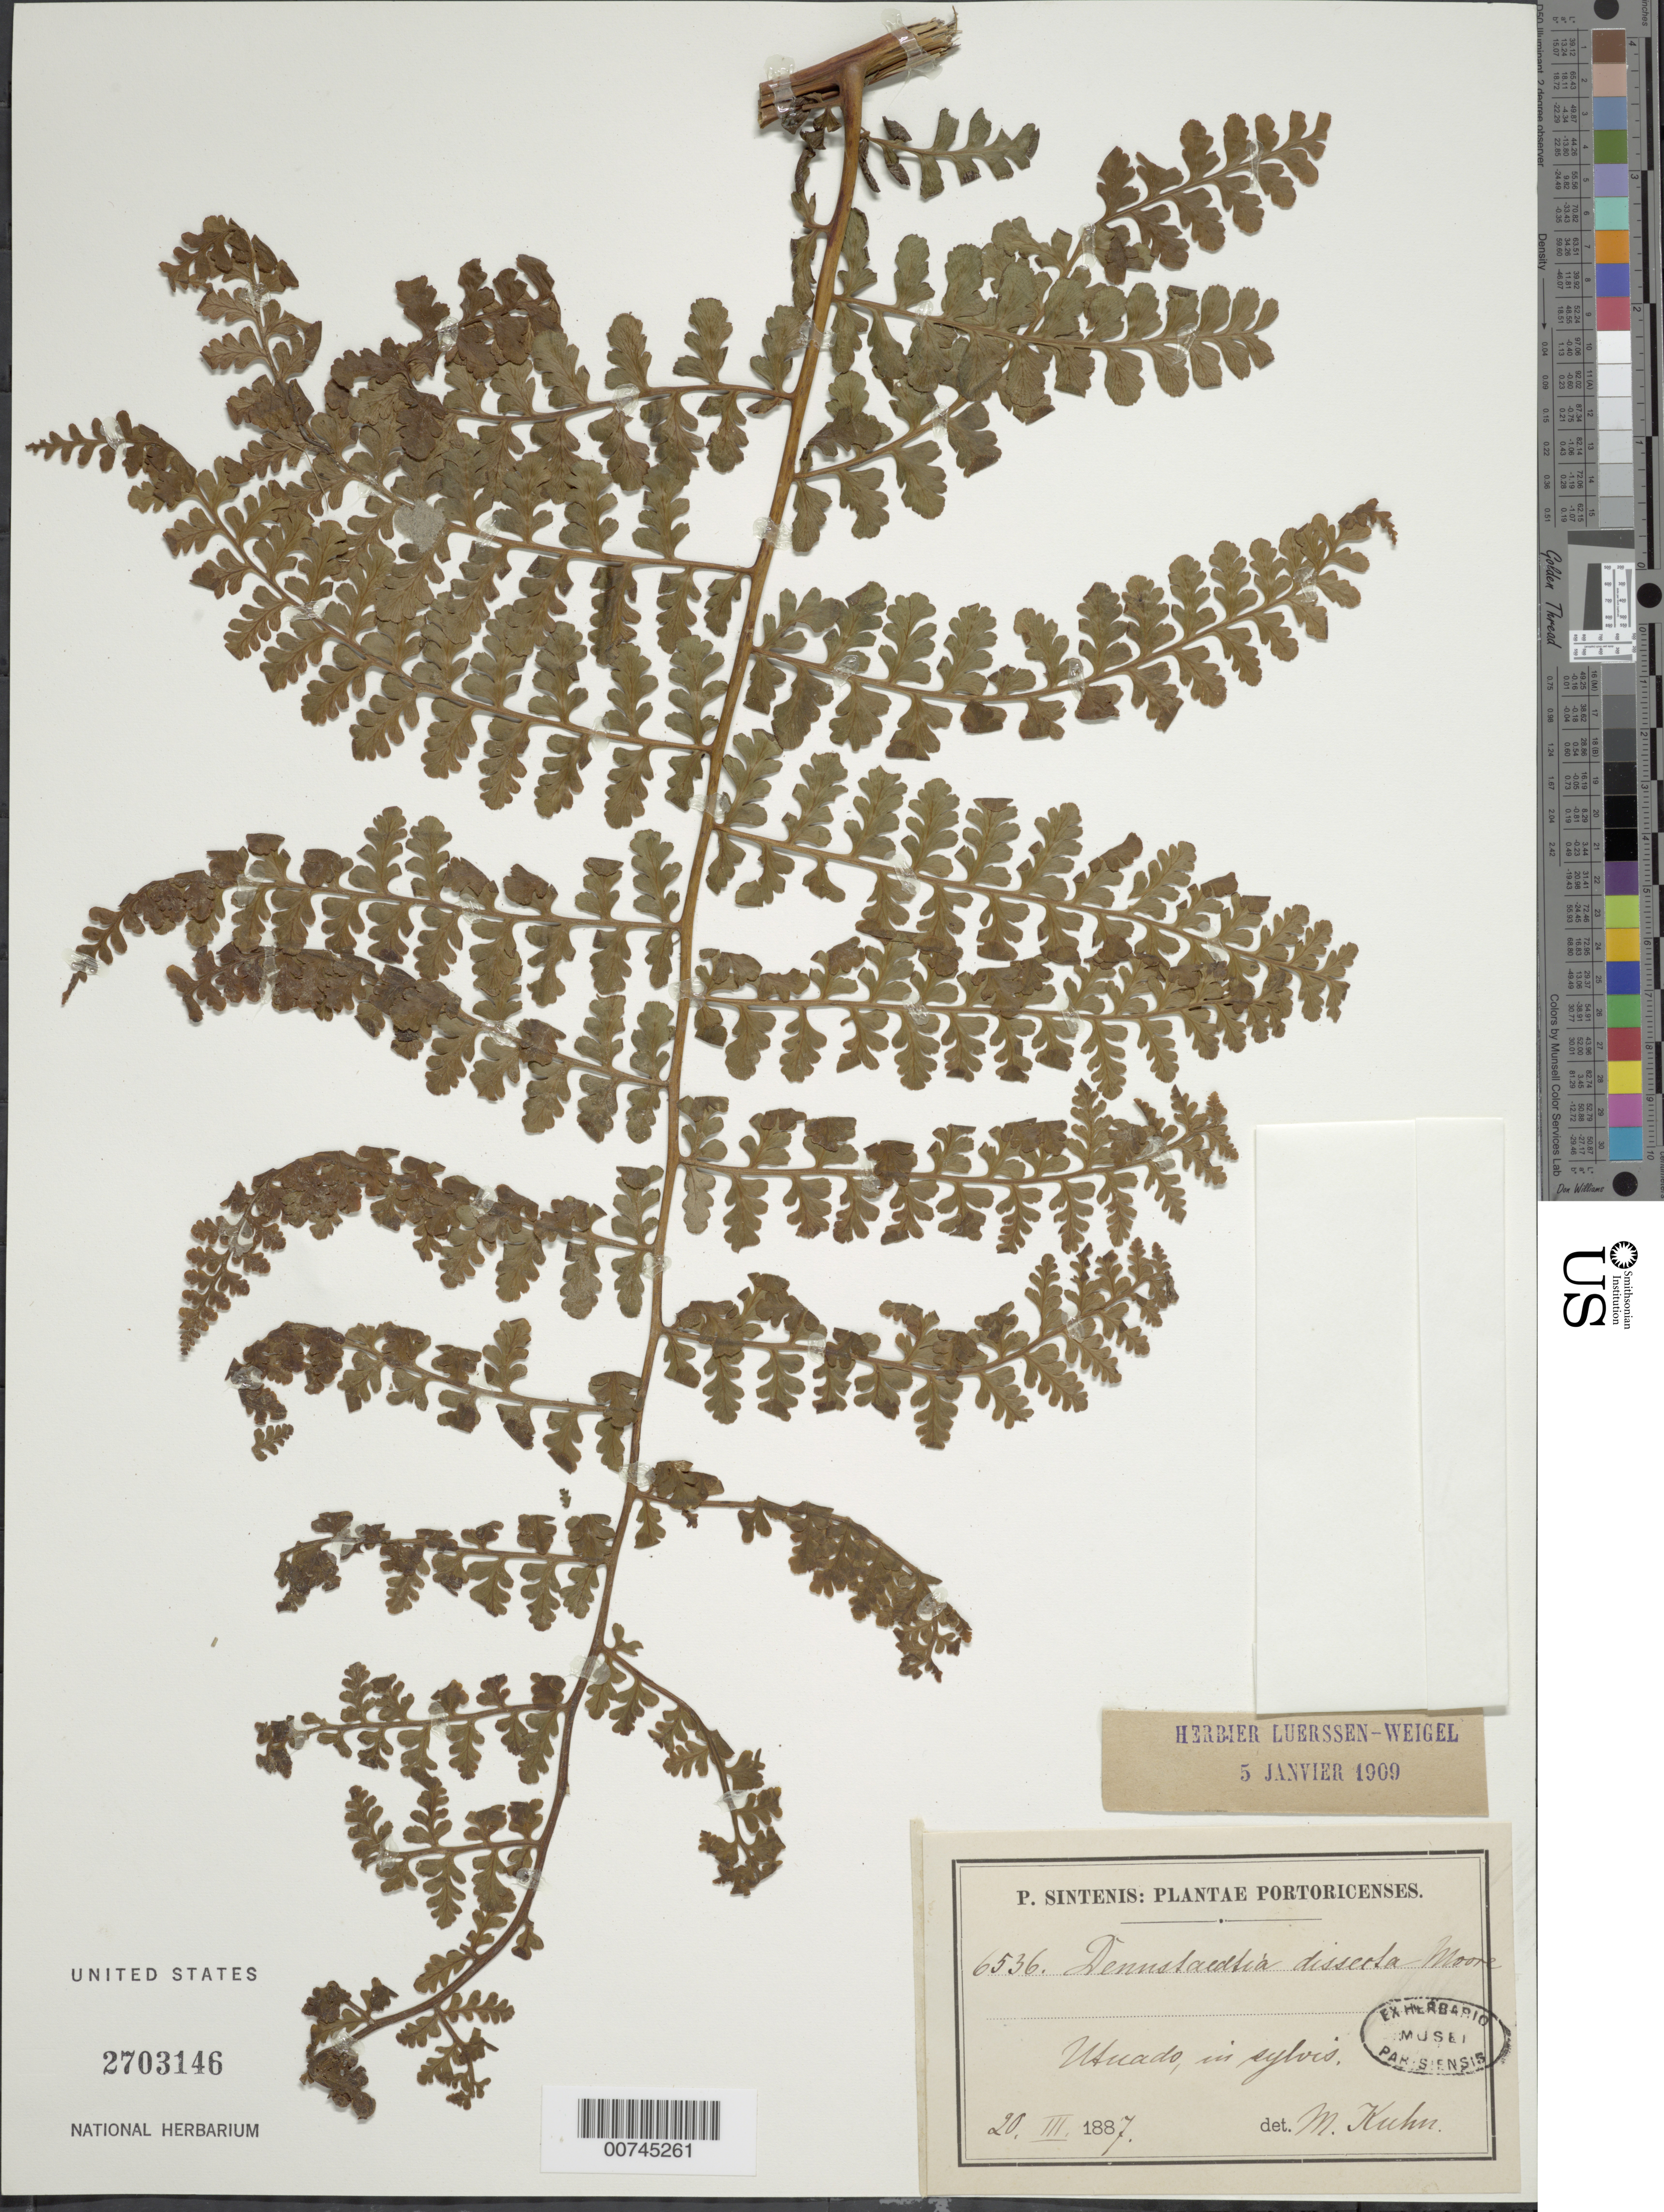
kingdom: Plantae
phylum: Tracheophyta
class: Polypodiopsida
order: Polypodiales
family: Dennstaedtiaceae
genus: Dennstaedtia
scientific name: Dennstaedtia dissecta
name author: (Sw.) T. Moore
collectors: P. Sintenis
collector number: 6536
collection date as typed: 20 Mar 1887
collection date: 1887-03-20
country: Puerto Rico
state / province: Utuado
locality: In sylvis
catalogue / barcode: US 2703146